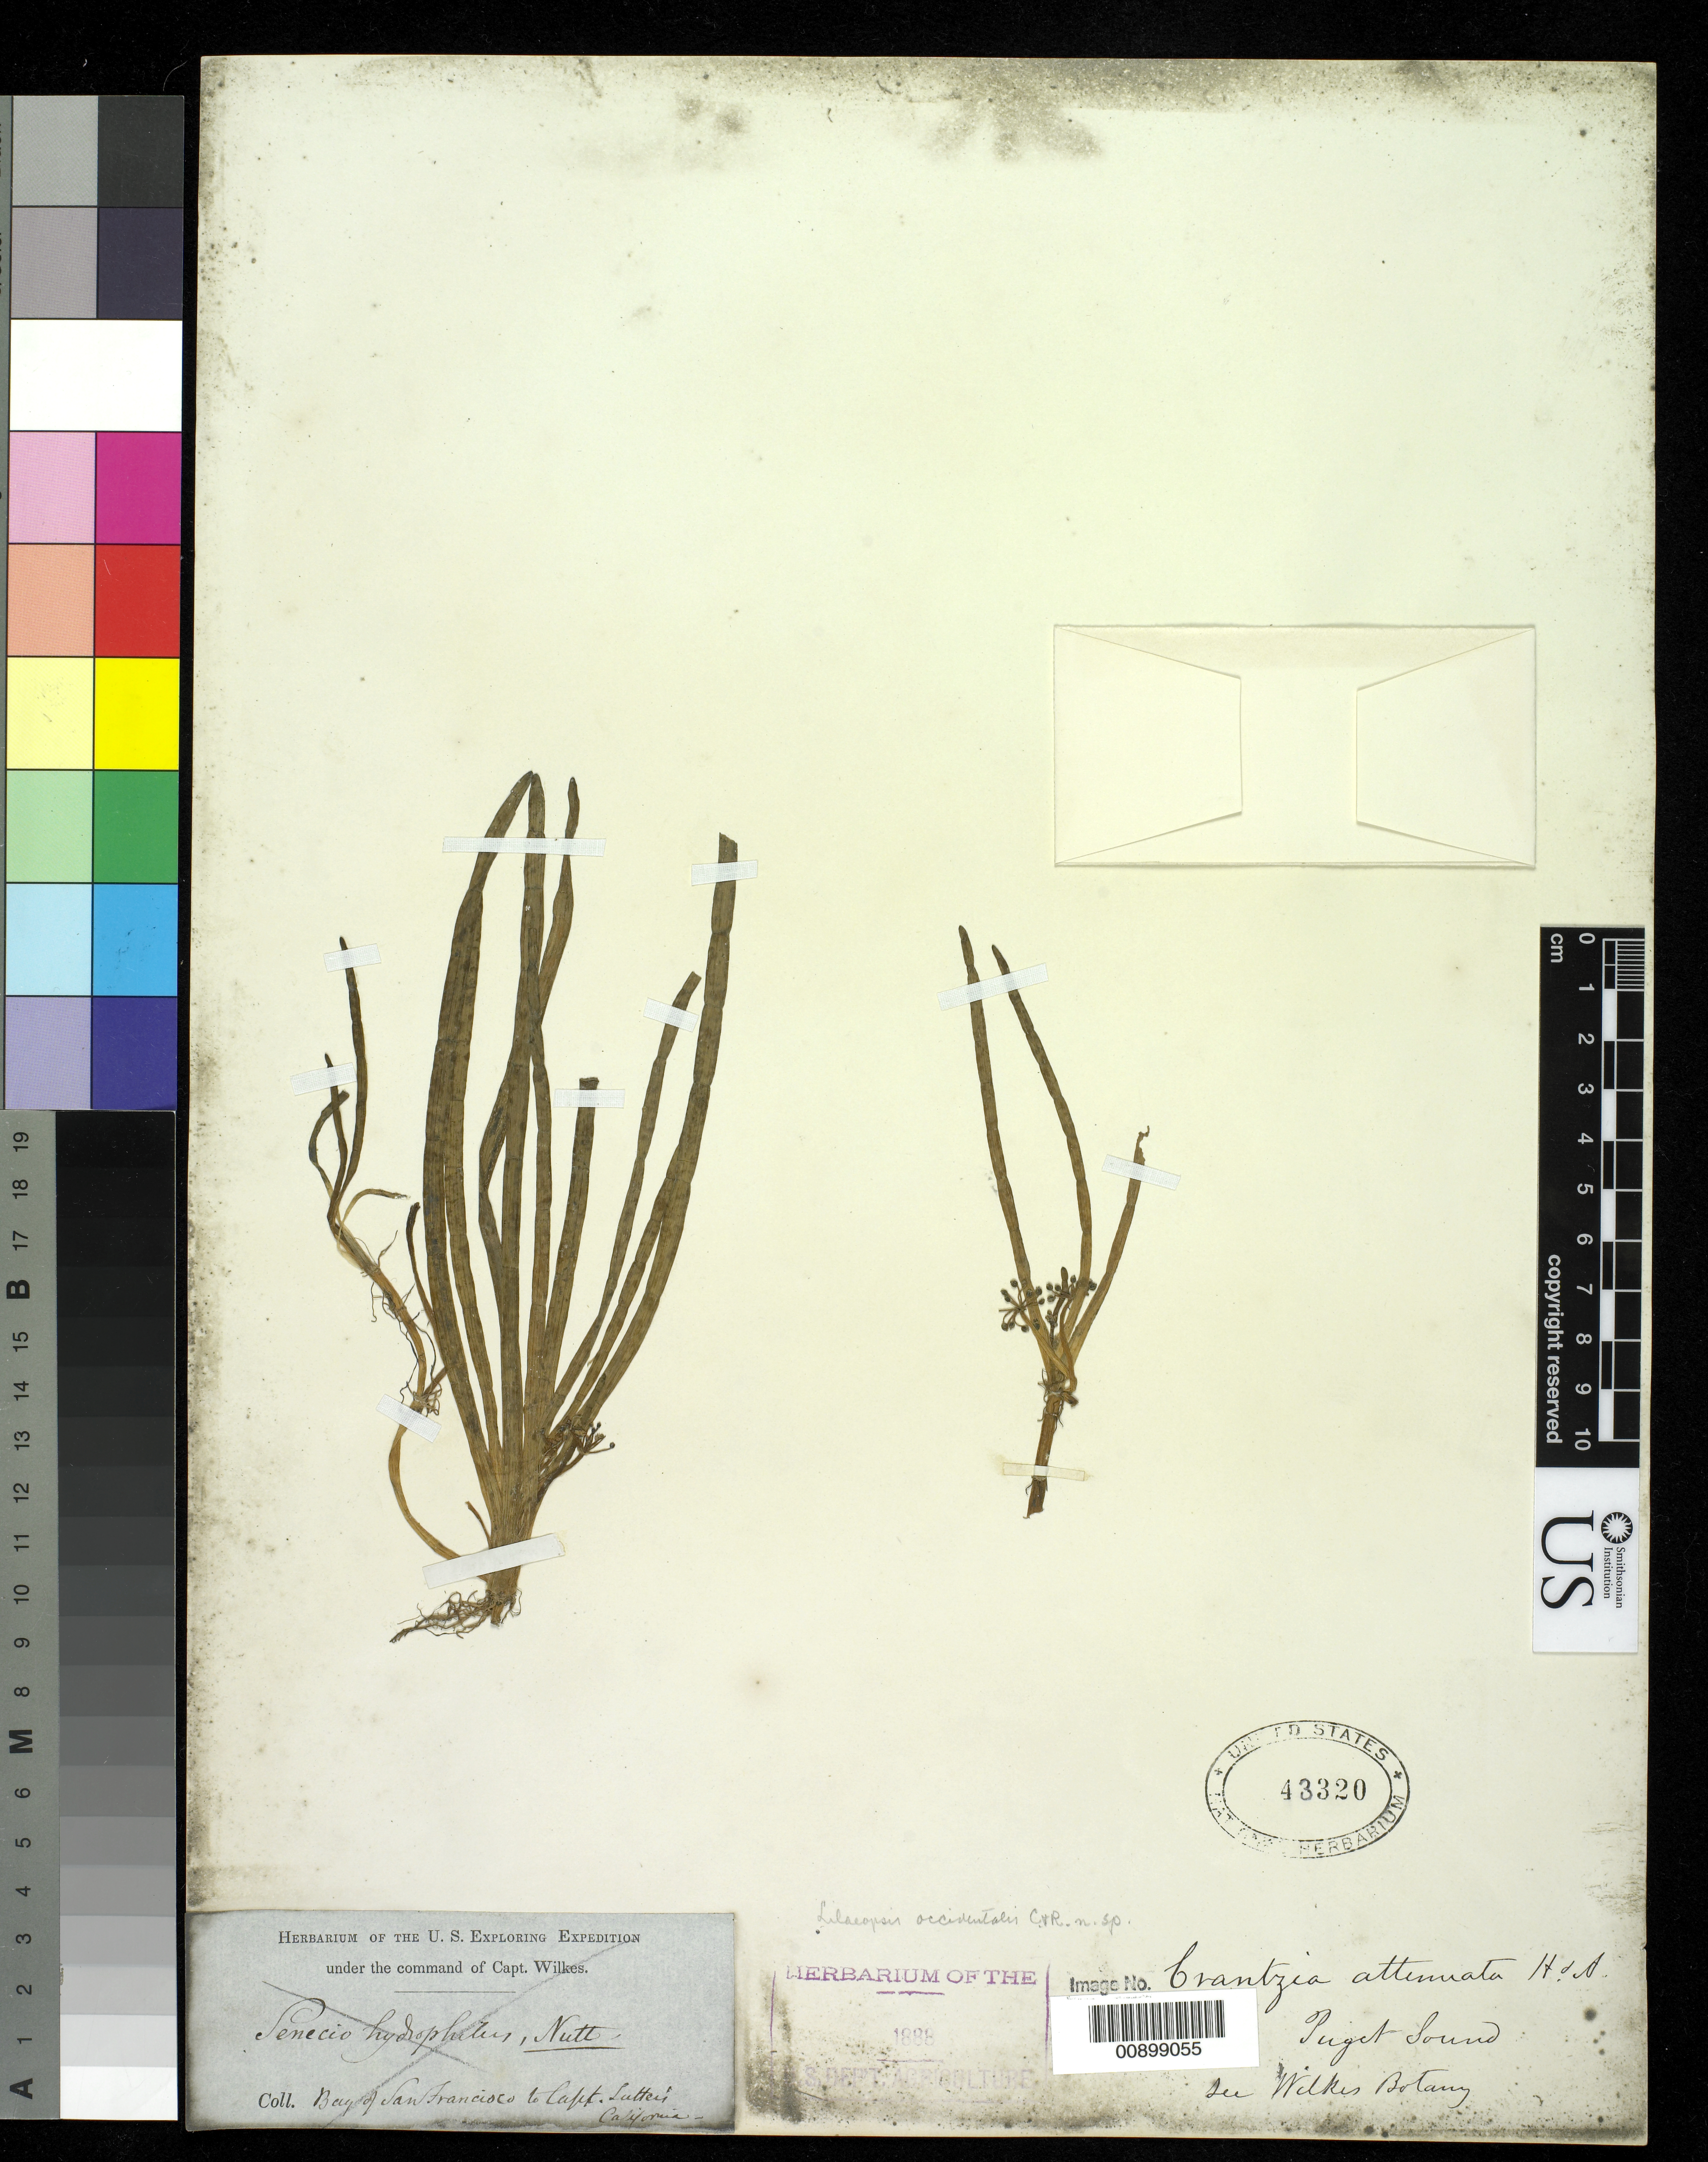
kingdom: Plantae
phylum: Tracheophyta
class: Magnoliopsida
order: Apiales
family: Apiaceae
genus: Lilaeopsis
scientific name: Lilaeopsis occidentalis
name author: J.M. Coult. & Rose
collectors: Wilkes Explor. Exped.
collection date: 1838/1842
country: United States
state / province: California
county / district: San Francisco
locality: Bay of San Francisco to Capt. Sutter's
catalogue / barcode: US 43320